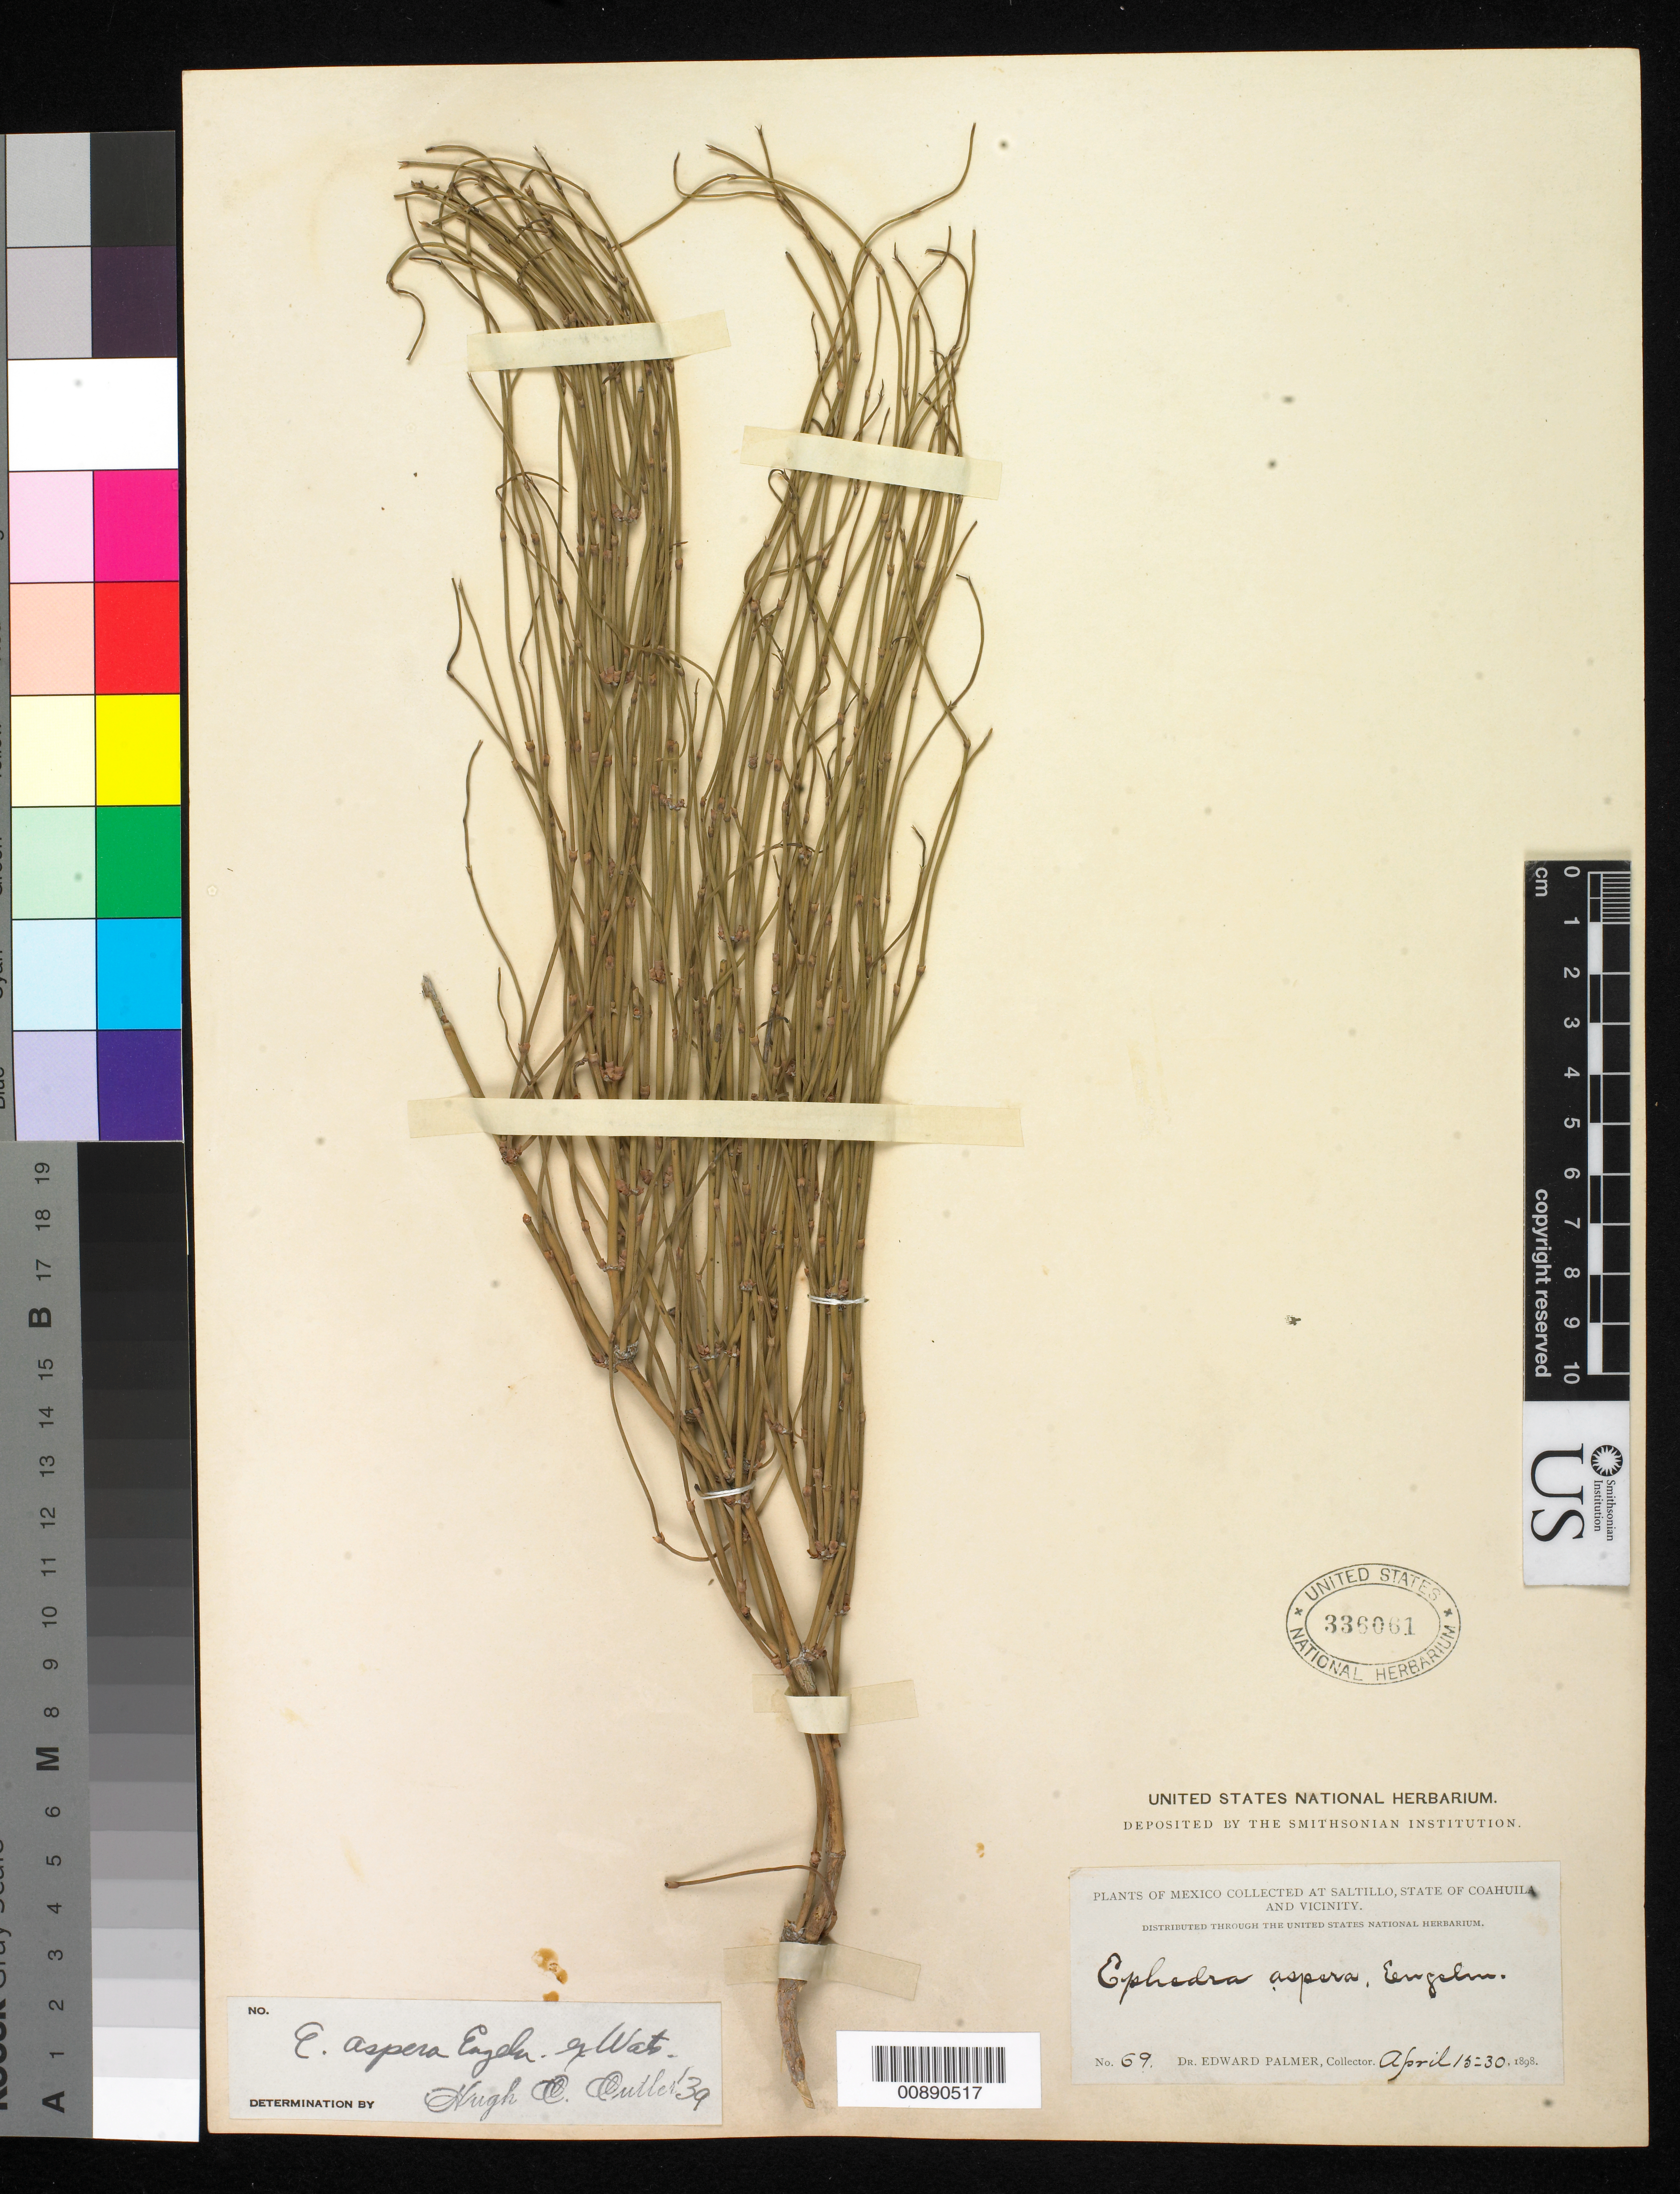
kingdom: Plantae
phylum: Tracheophyta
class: Gnetopsida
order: Ephedrales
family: Ephedraceae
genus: Ephedra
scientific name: Ephedra aspera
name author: Engelm. ex S. Watson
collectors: E. Palmer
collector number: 69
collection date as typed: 15 Apr 1898 to 30 Apr 1898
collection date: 1898-04-15/1898-04-30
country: Mexico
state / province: Coahuila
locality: Saltillo, Coahuila and vicinity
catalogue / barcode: US 336061